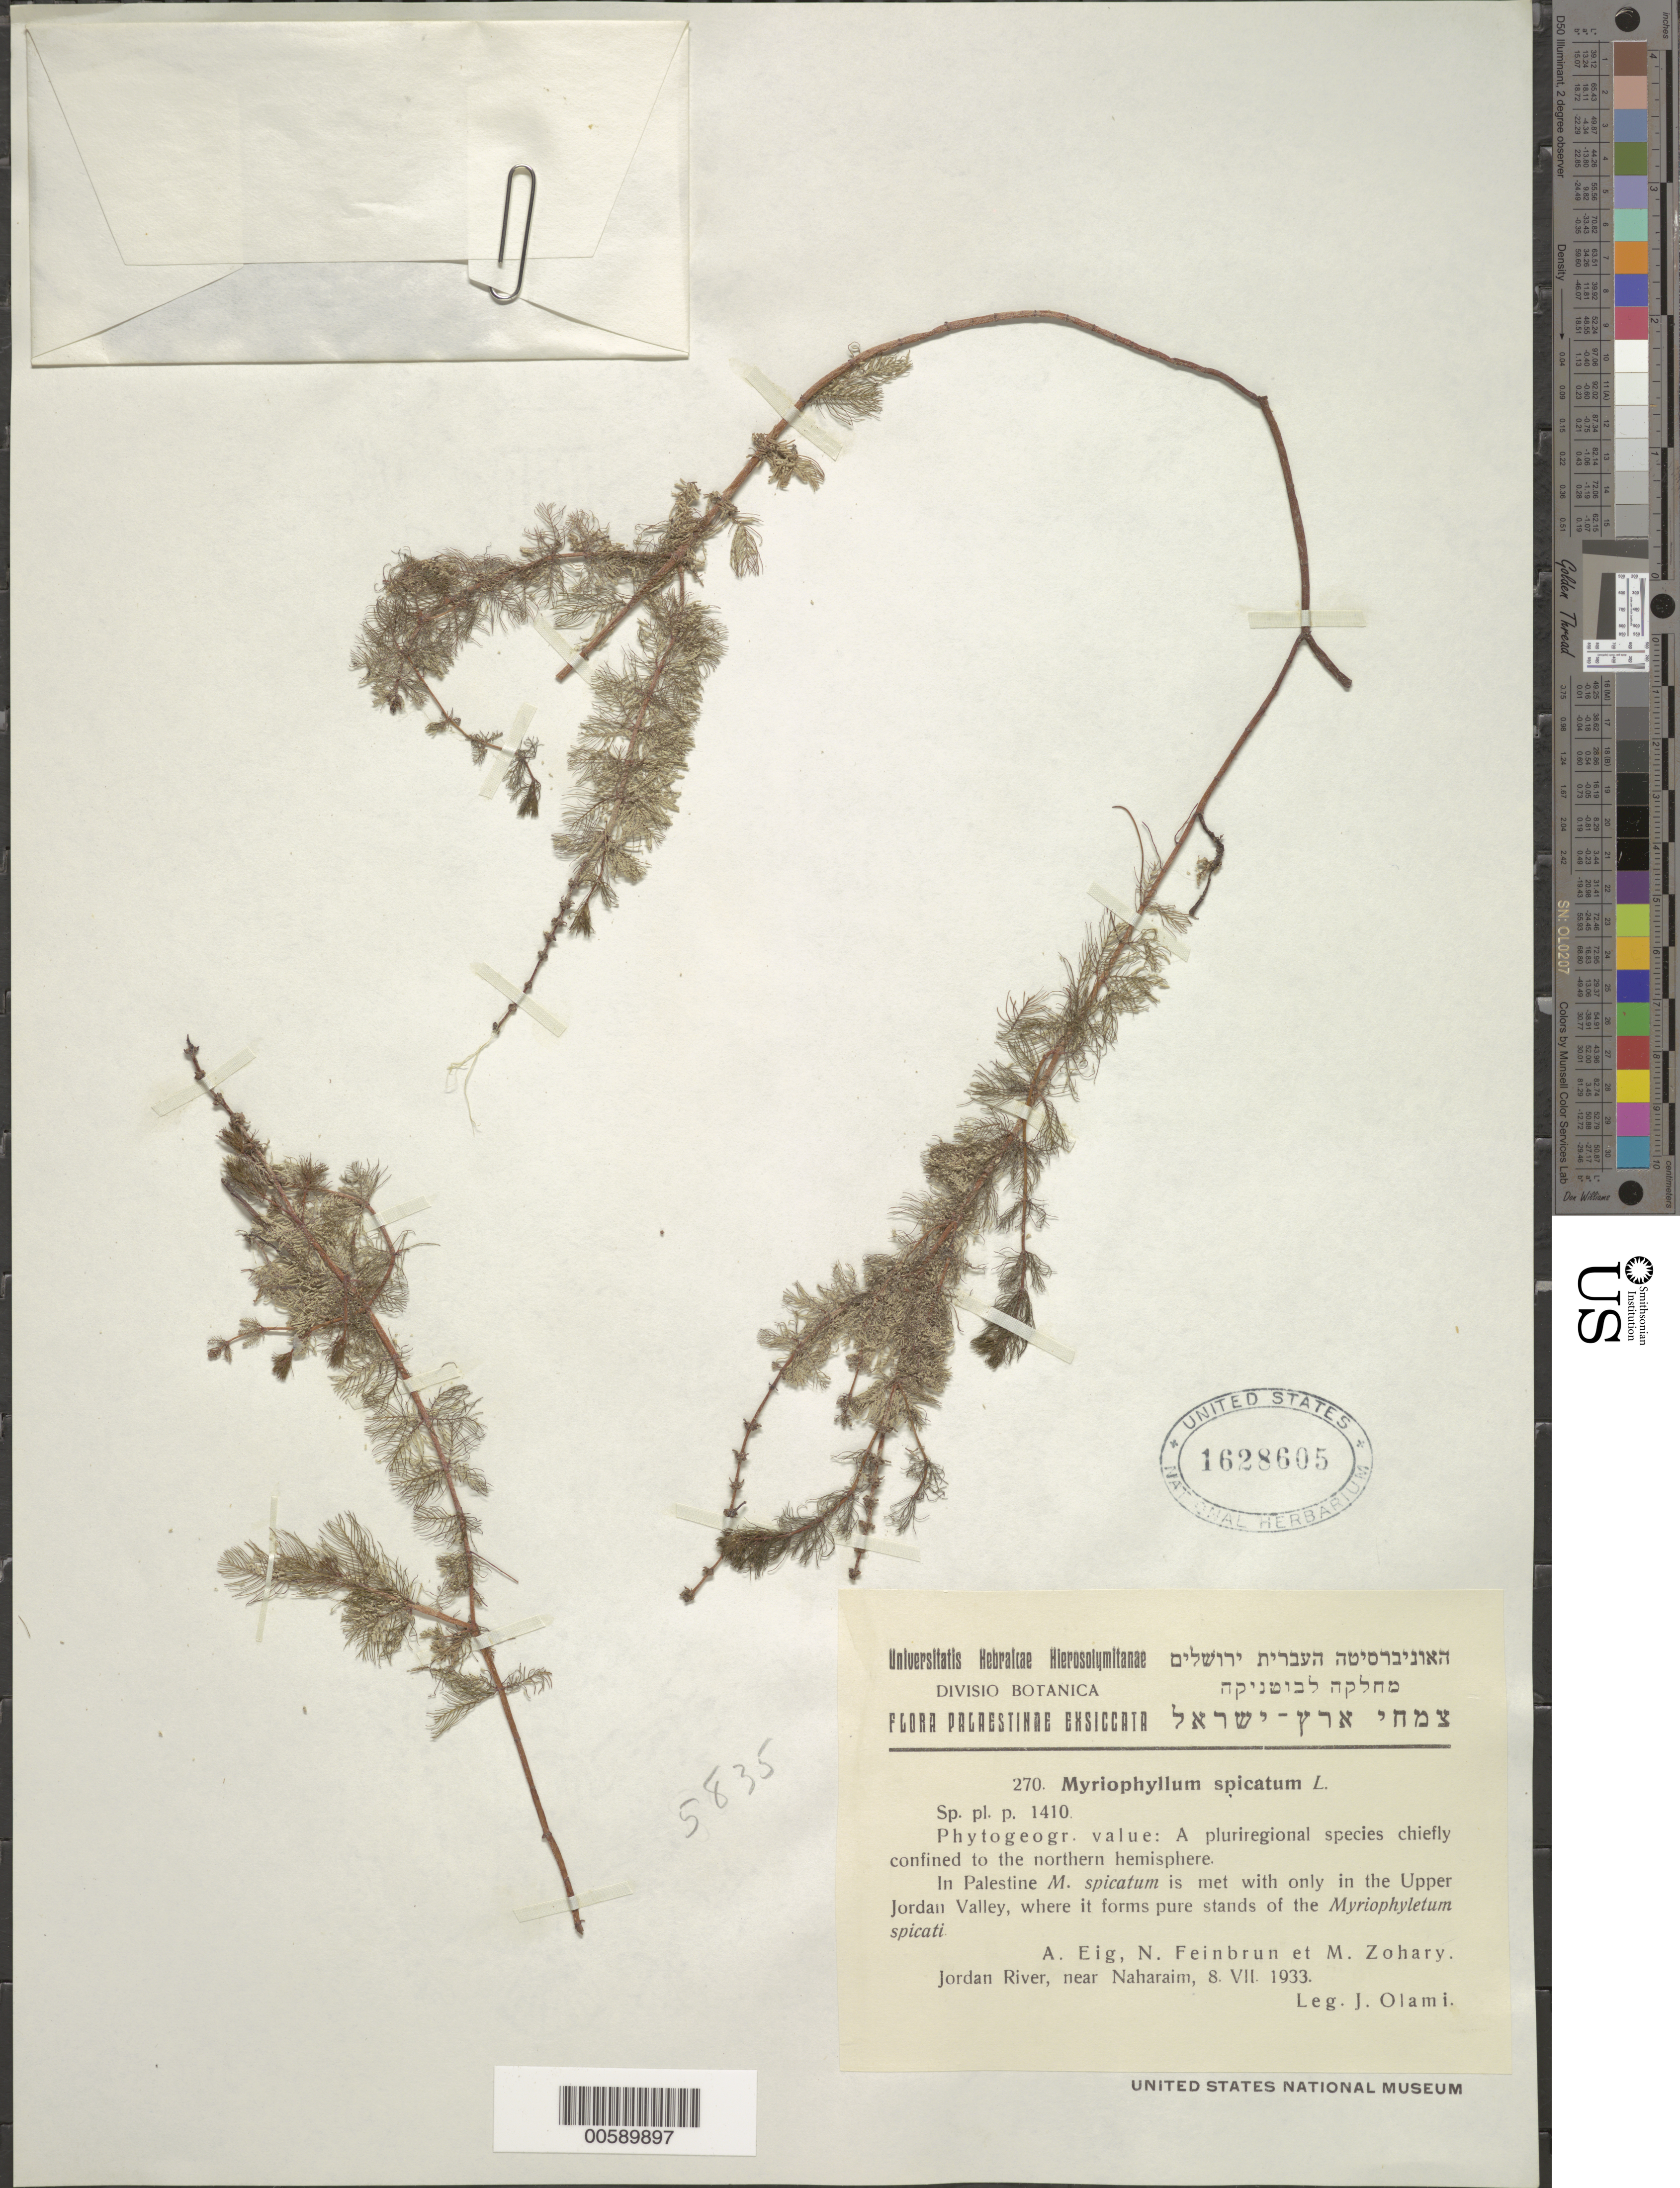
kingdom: Plantae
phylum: Tracheophyta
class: Magnoliopsida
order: Saxifragales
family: Haloragaceae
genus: Myriophyllum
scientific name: Myriophyllum spicatum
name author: L.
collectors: J. Olami, A. Eig, N. Feinbrun & M. Zohary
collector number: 270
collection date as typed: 08 Jul 1933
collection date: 1933-07-08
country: Jordan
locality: Jordan River, near Naharaim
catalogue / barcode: US 1628605